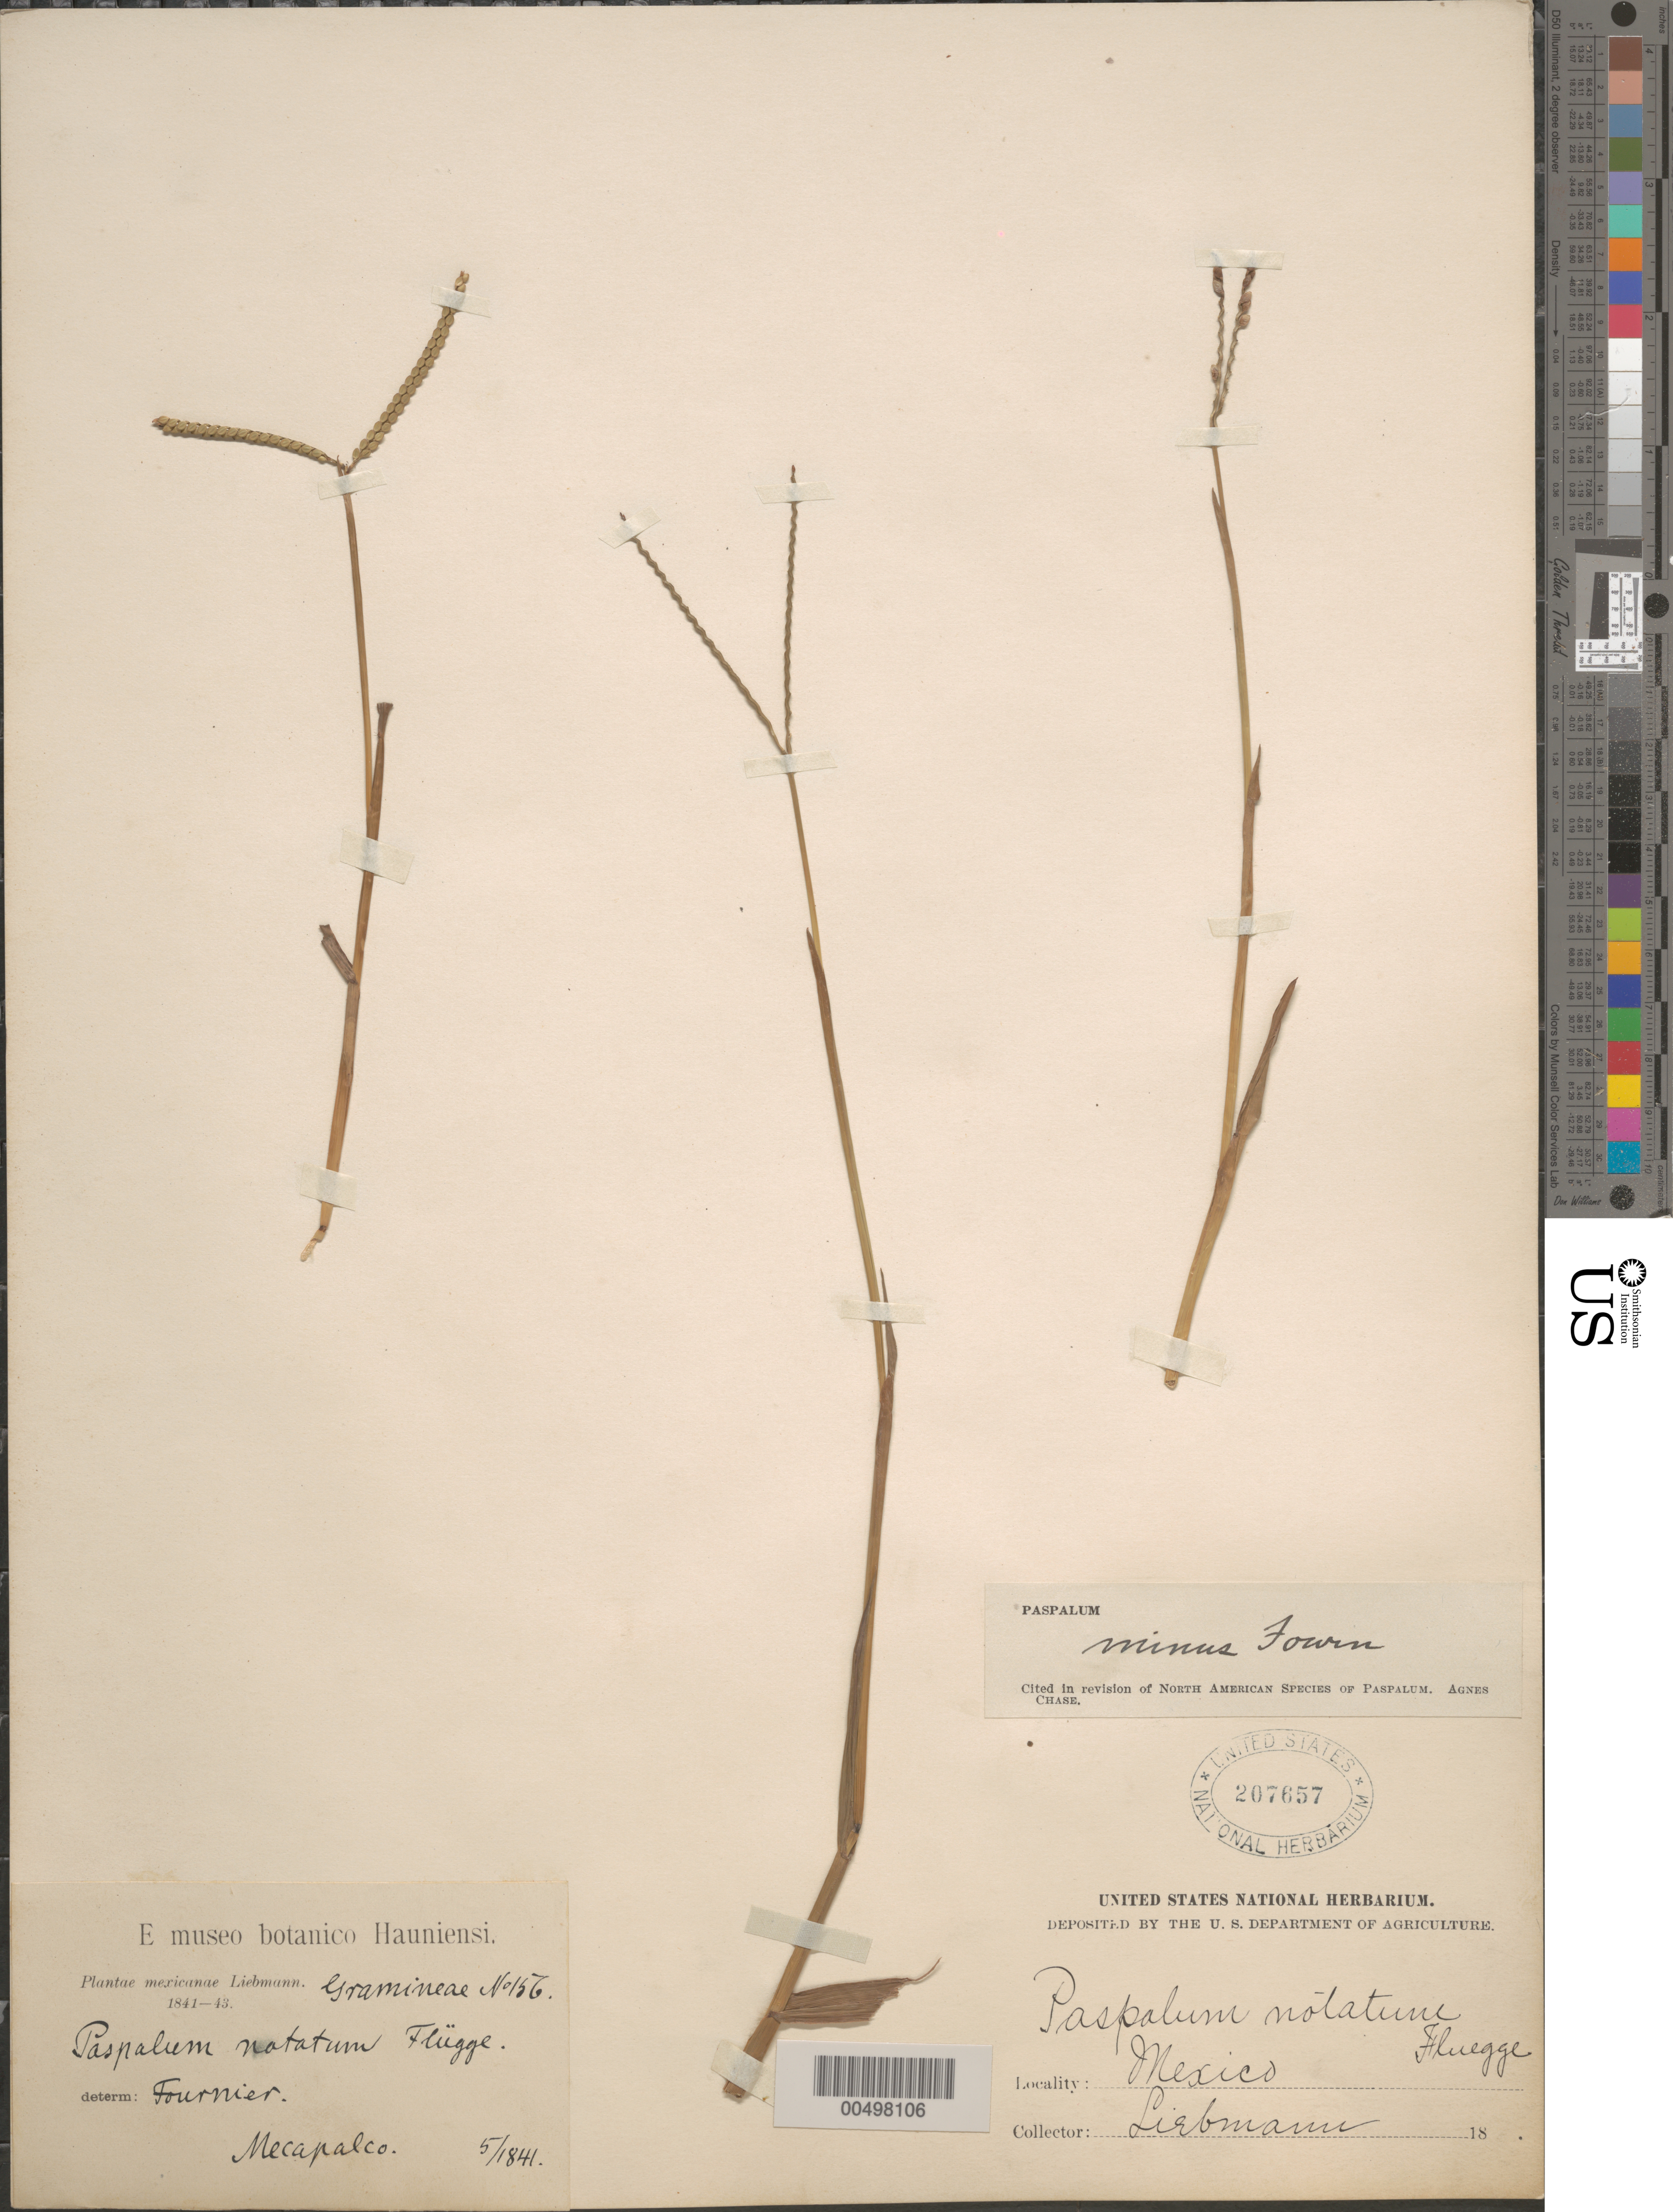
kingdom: Plantae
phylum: Tracheophyta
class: Liliopsida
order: Poales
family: Poaceae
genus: Paspalum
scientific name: Paspalum minus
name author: E. Fourn.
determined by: Chase, [M.] Agnes, (US)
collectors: F. M. Liebmann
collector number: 156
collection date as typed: May 1841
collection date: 1841-05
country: Mexico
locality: Mecapalco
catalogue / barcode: US 207657